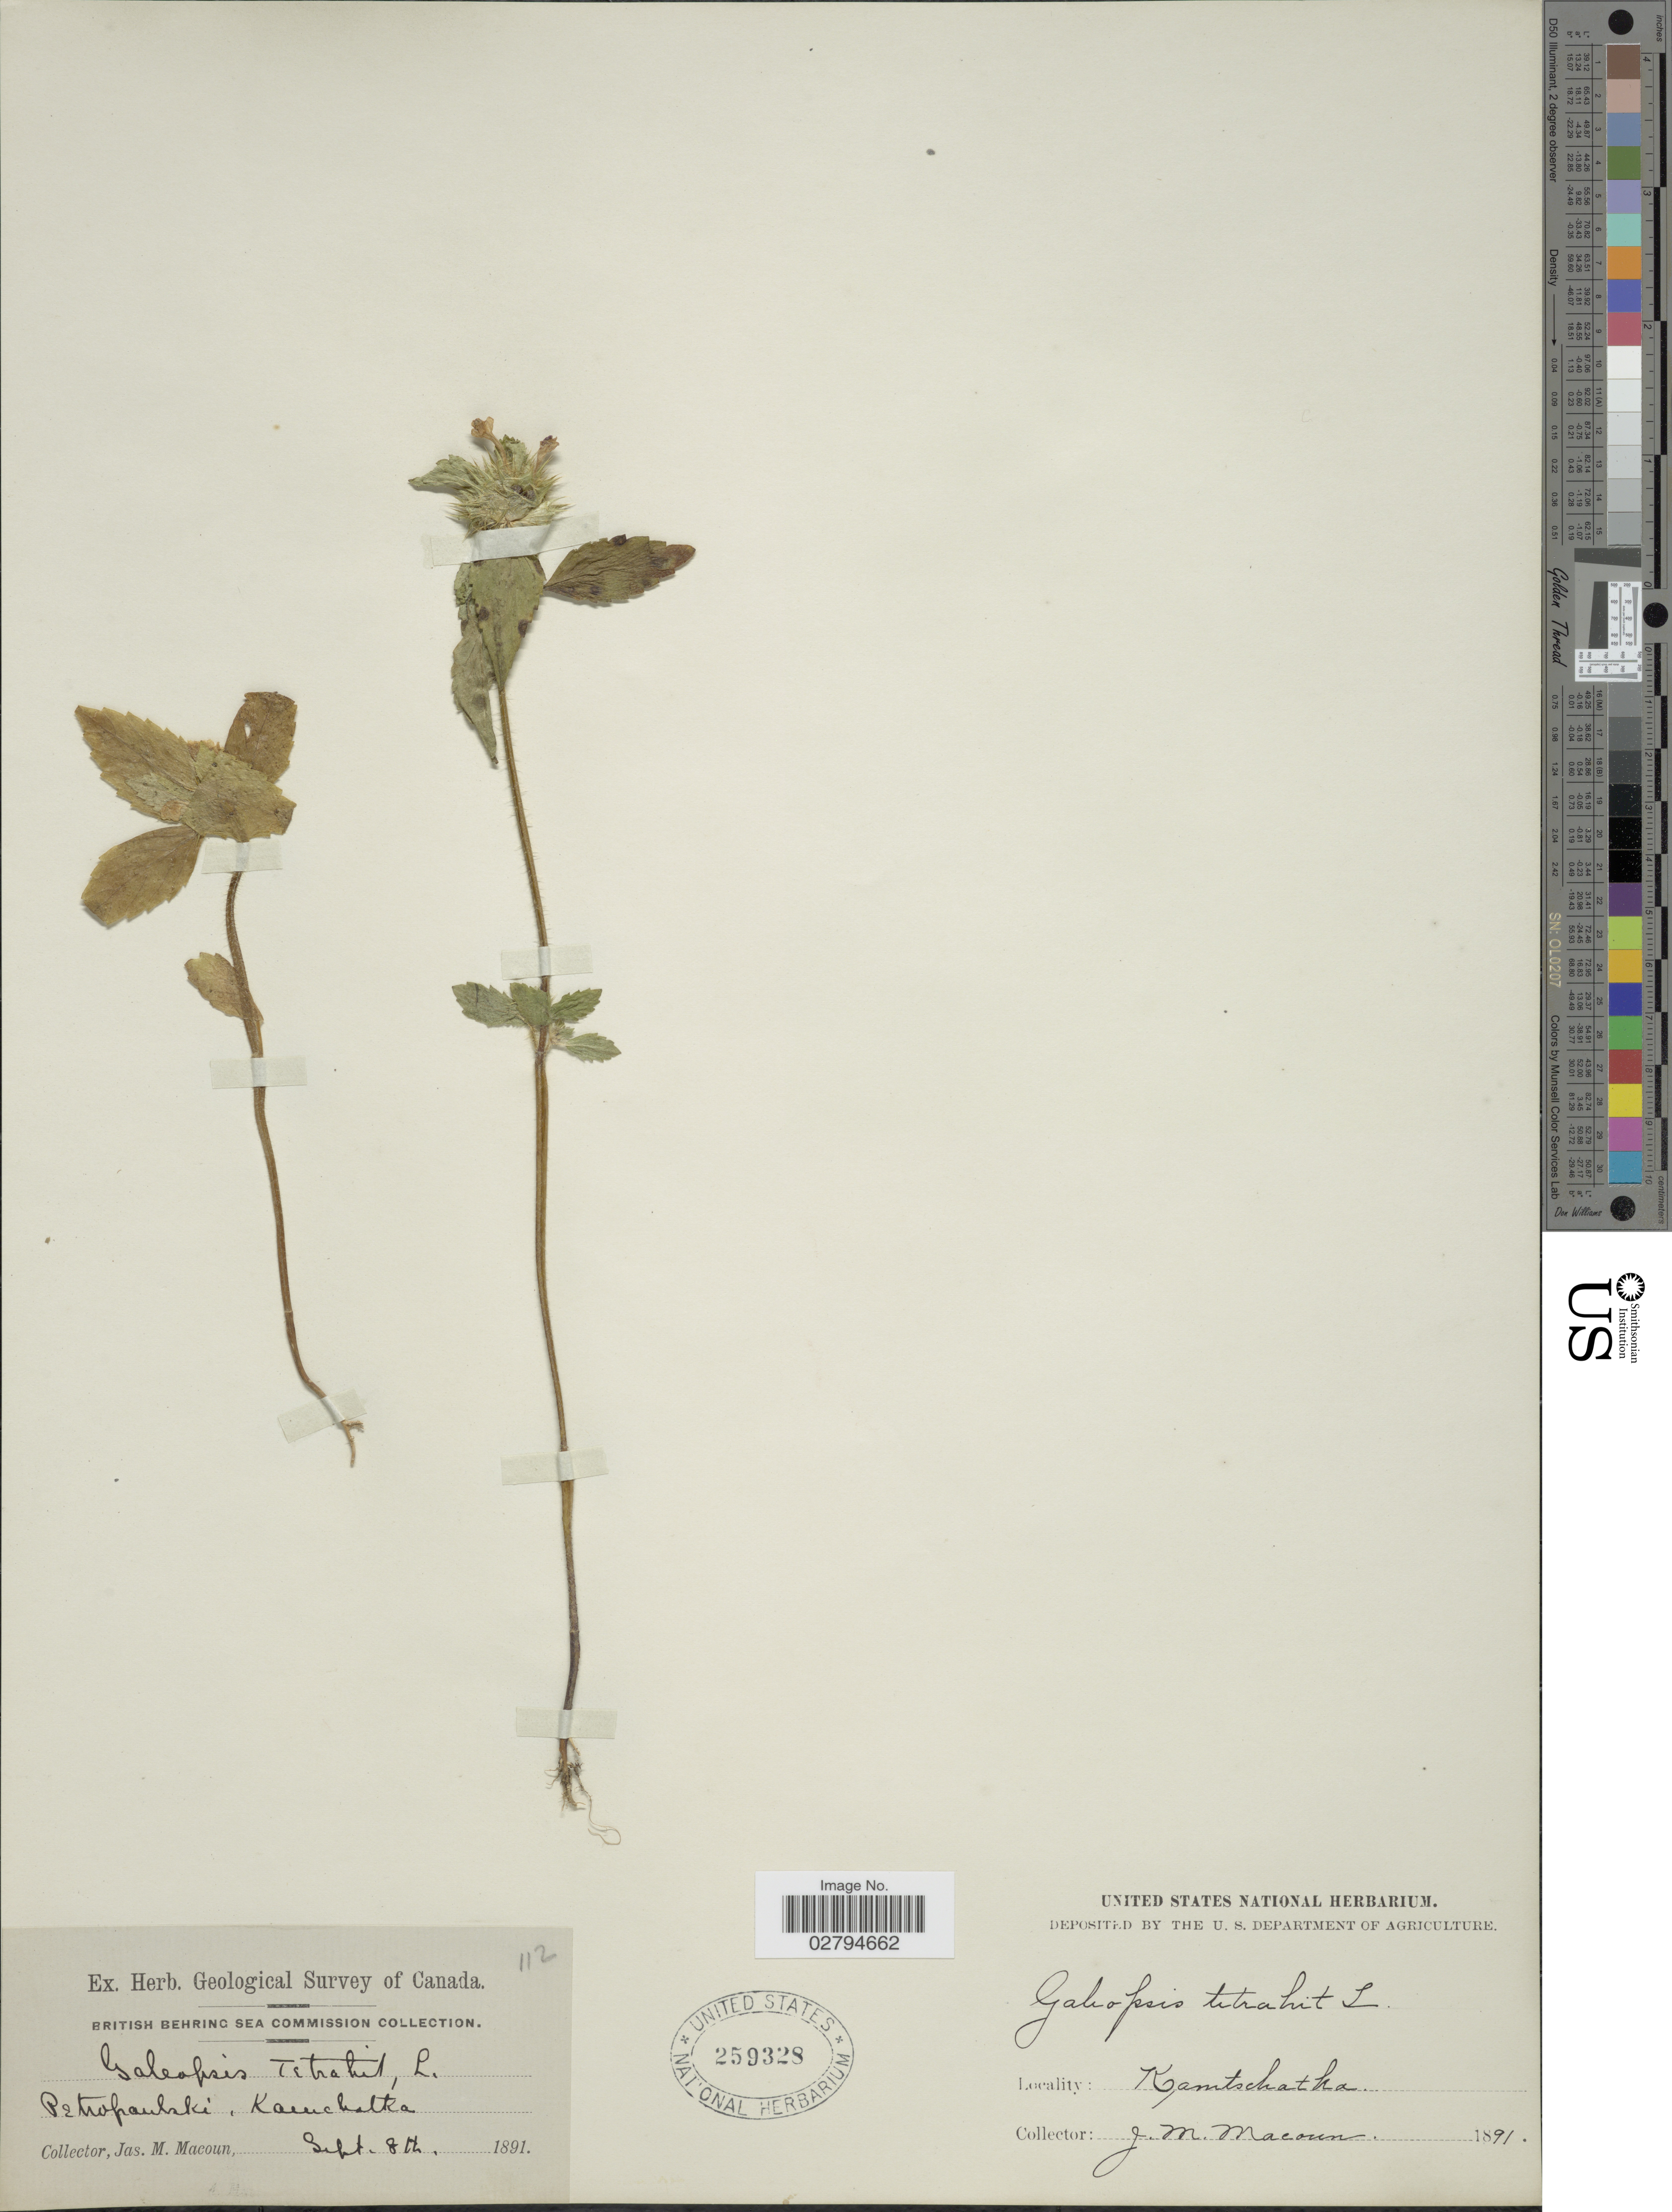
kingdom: Plantae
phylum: Tracheophyta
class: Magnoliopsida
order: Lamiales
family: Lamiaceae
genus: Galeopsis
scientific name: Galeopsis tetrahit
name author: L.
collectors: J. M. Macoun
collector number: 112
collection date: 1891-09-08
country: Russian Federation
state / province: Kamchatka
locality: Petropaulski, Kamchatka.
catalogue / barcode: US 259328